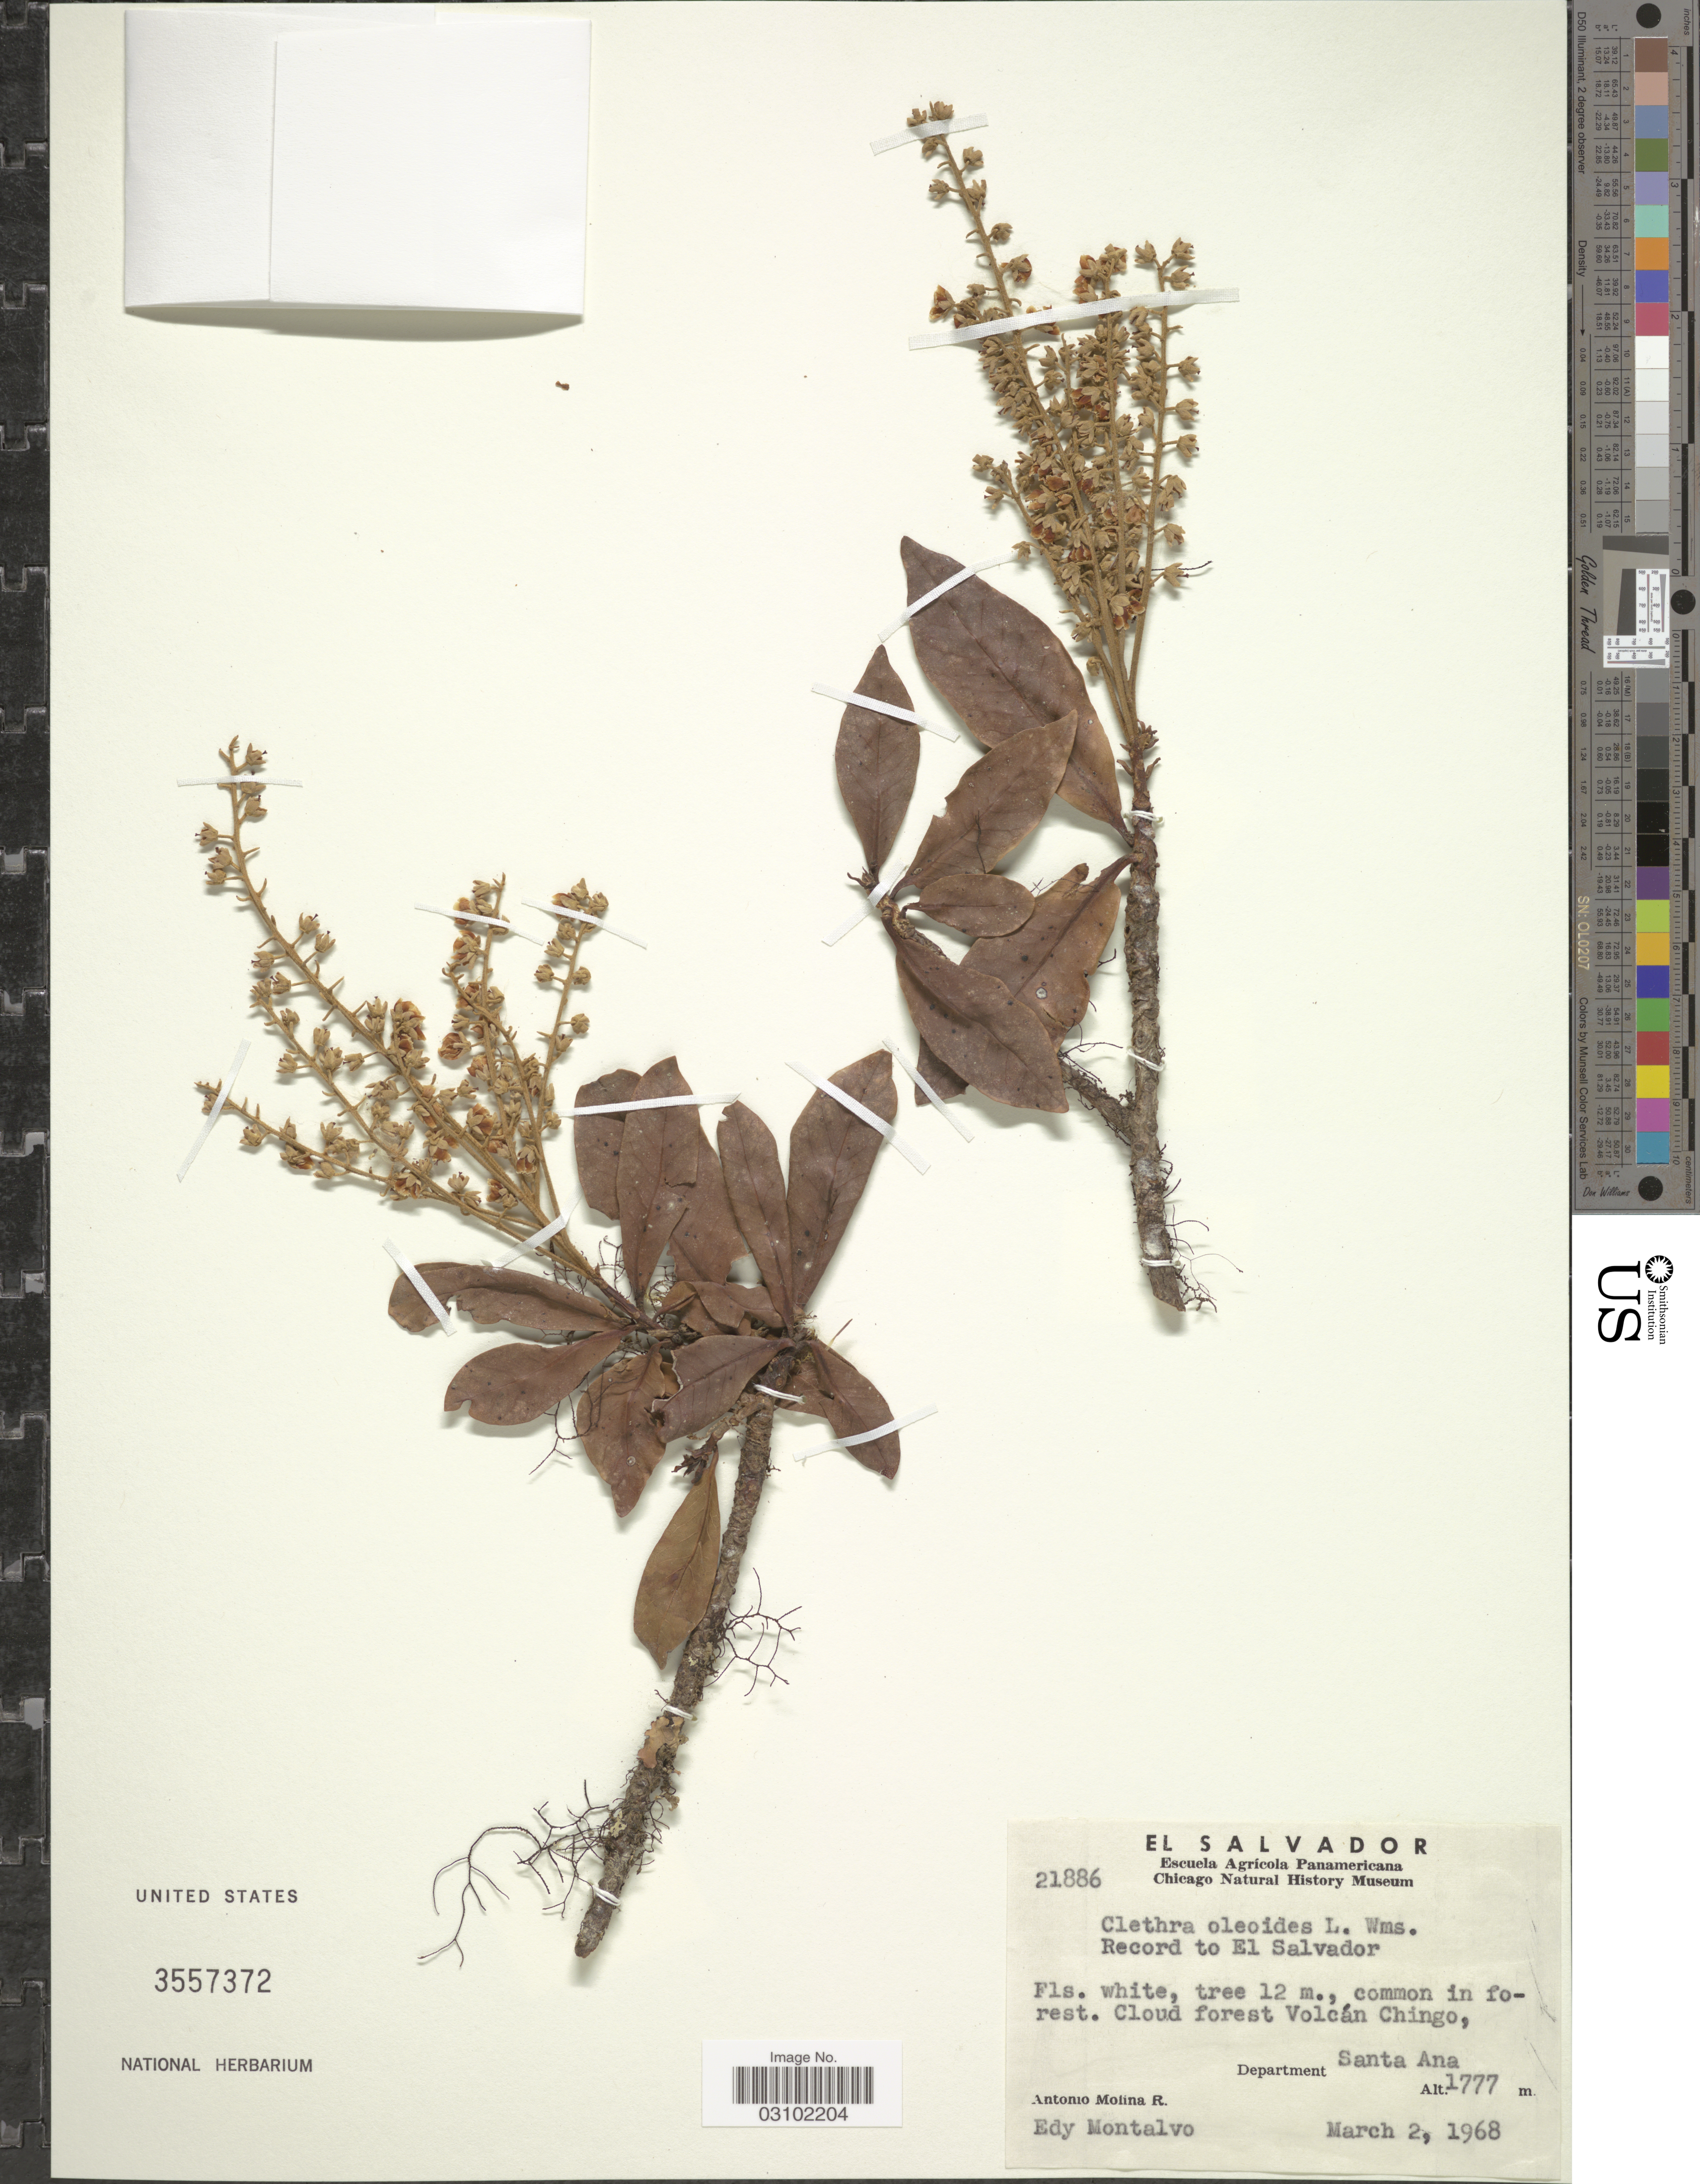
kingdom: Plantae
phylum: Tracheophyta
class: Magnoliopsida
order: Ericales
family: Clethraceae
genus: Clethra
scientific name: Clethra oleoides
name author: L.O. Williams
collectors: A. Molina R. & E. A. Montalvo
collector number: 21886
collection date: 1968-03-02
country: El Salvador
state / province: Santa Ana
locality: Common in forest, Cloud forest Volcán Chingo, Department Santa Ana.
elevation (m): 1777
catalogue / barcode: US 3557372